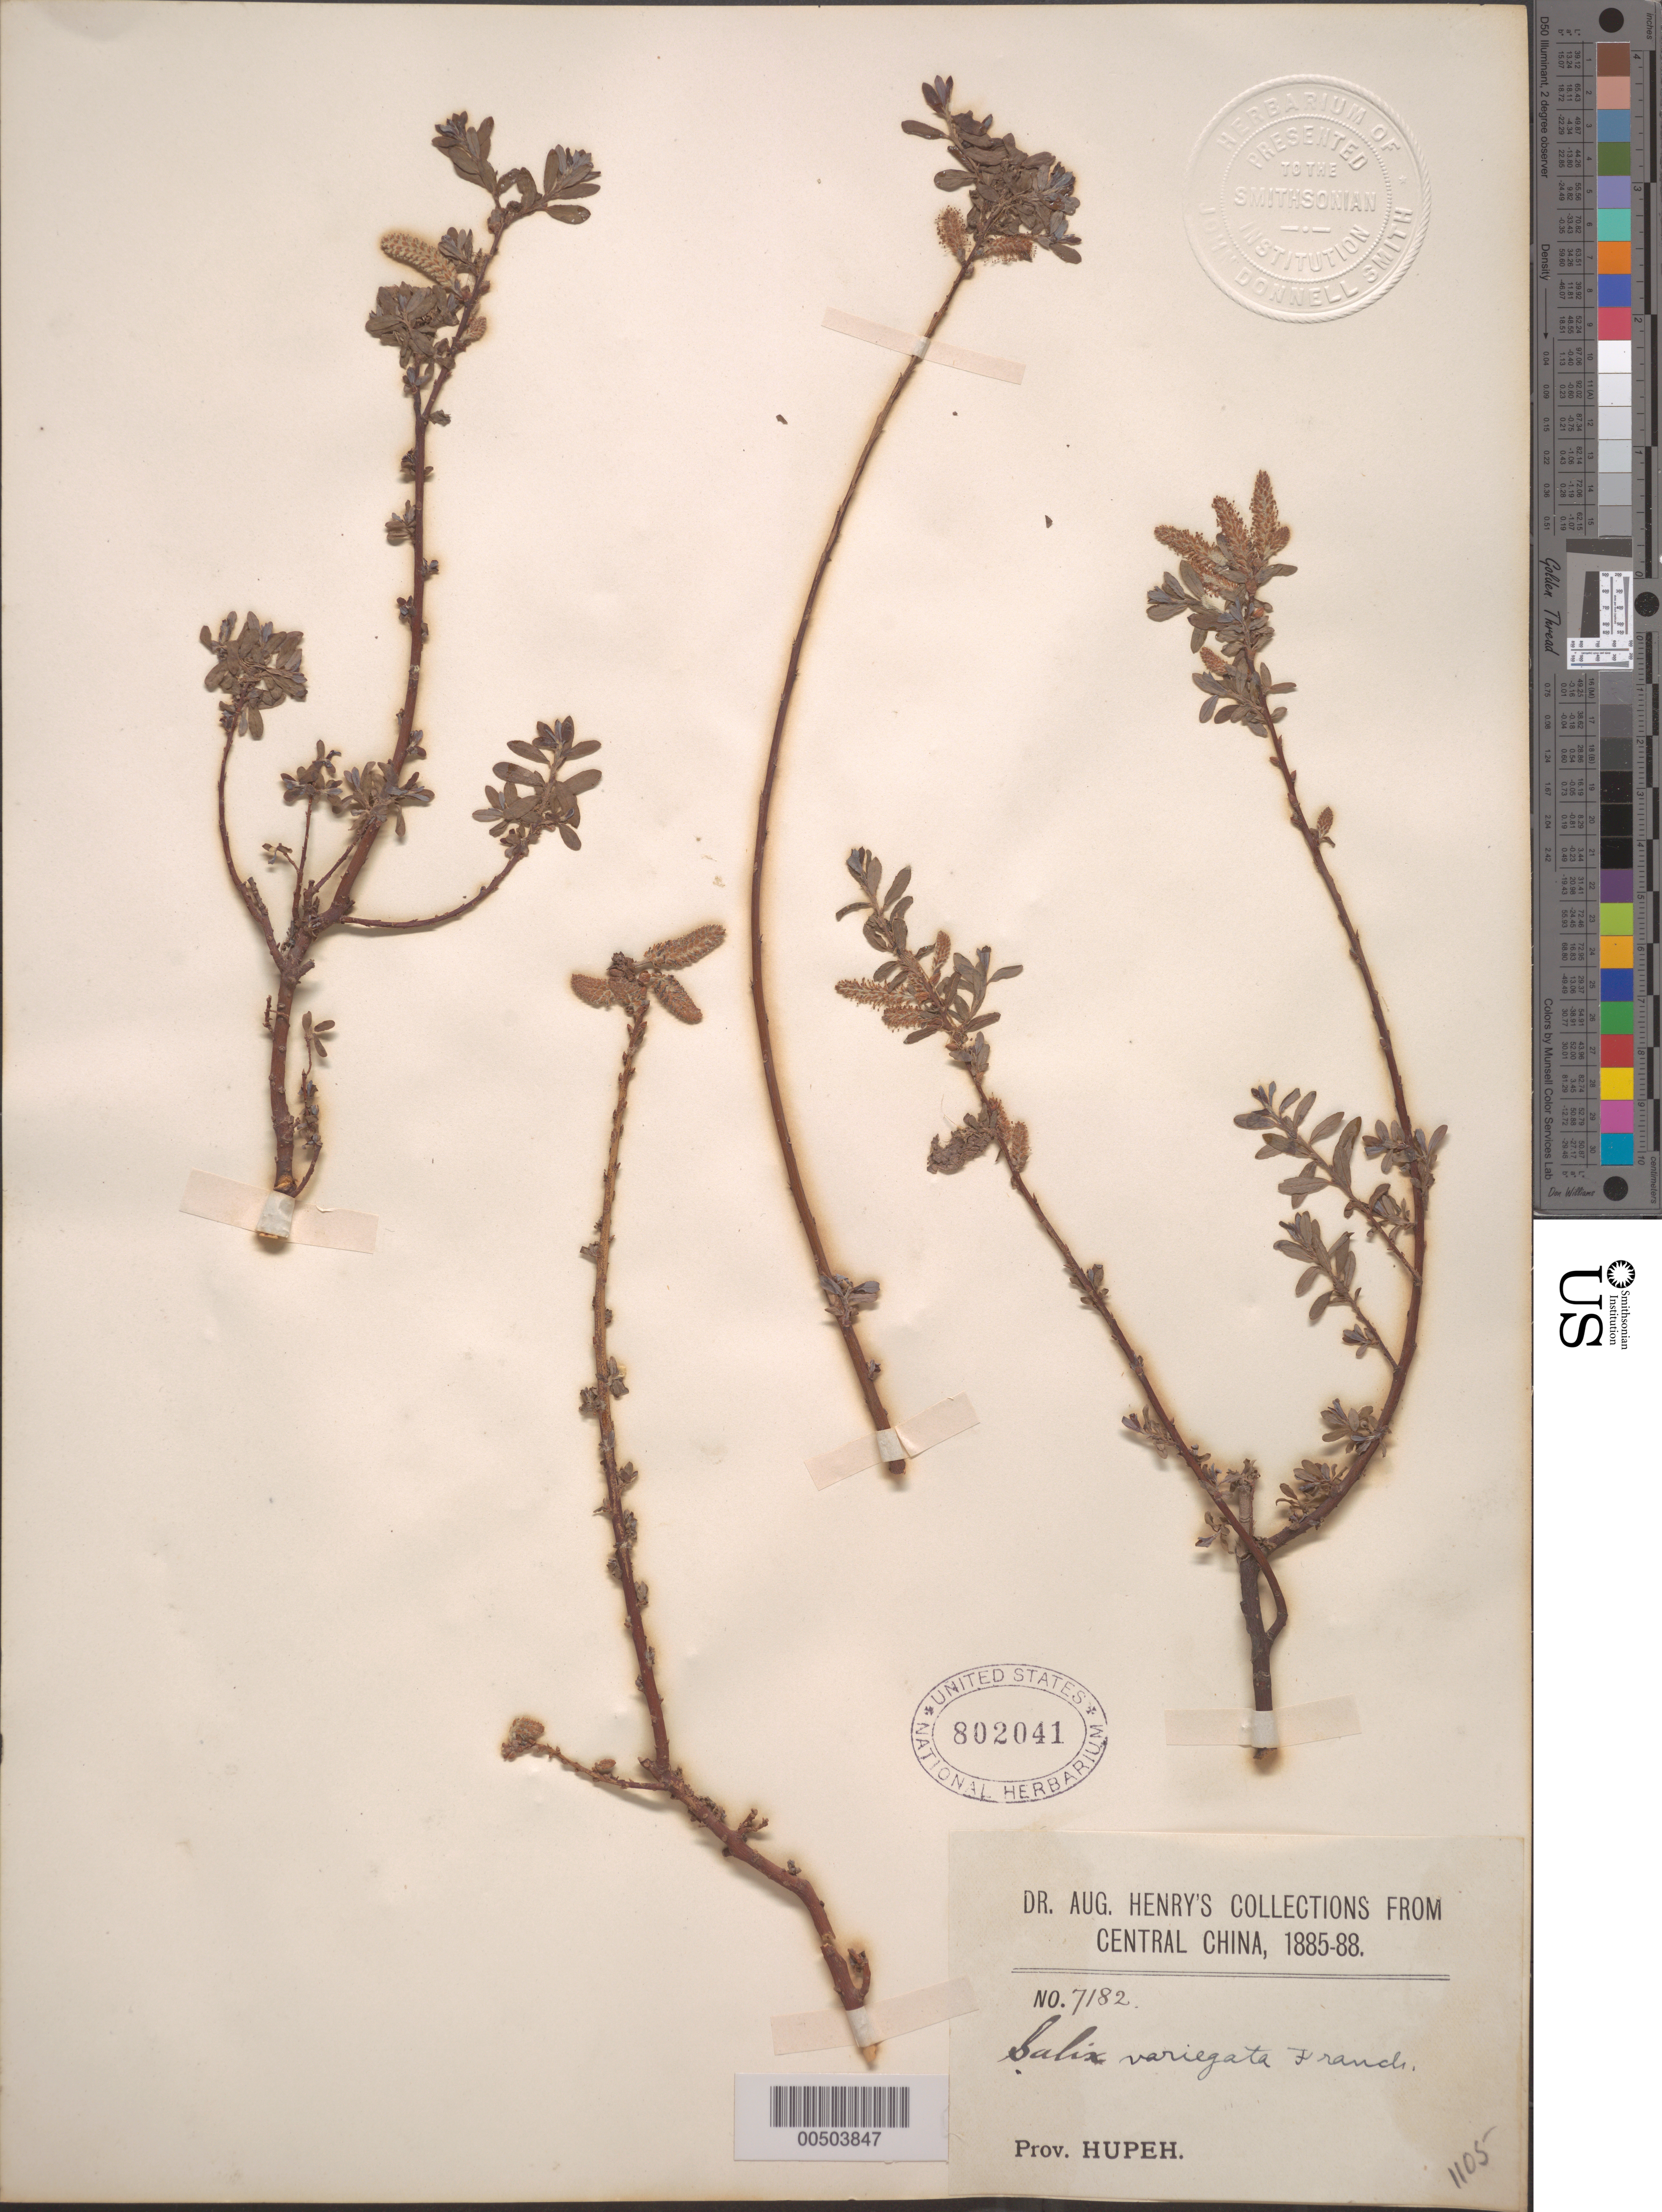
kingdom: Plantae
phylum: Tracheophyta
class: Magnoliopsida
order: Malpighiales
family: Salicaceae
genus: Salix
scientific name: Salix variegata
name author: Franch.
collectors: A. Henry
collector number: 7182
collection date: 1885/1888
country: China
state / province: Hubei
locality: Central China. Prov. Hupeh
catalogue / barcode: US 802041